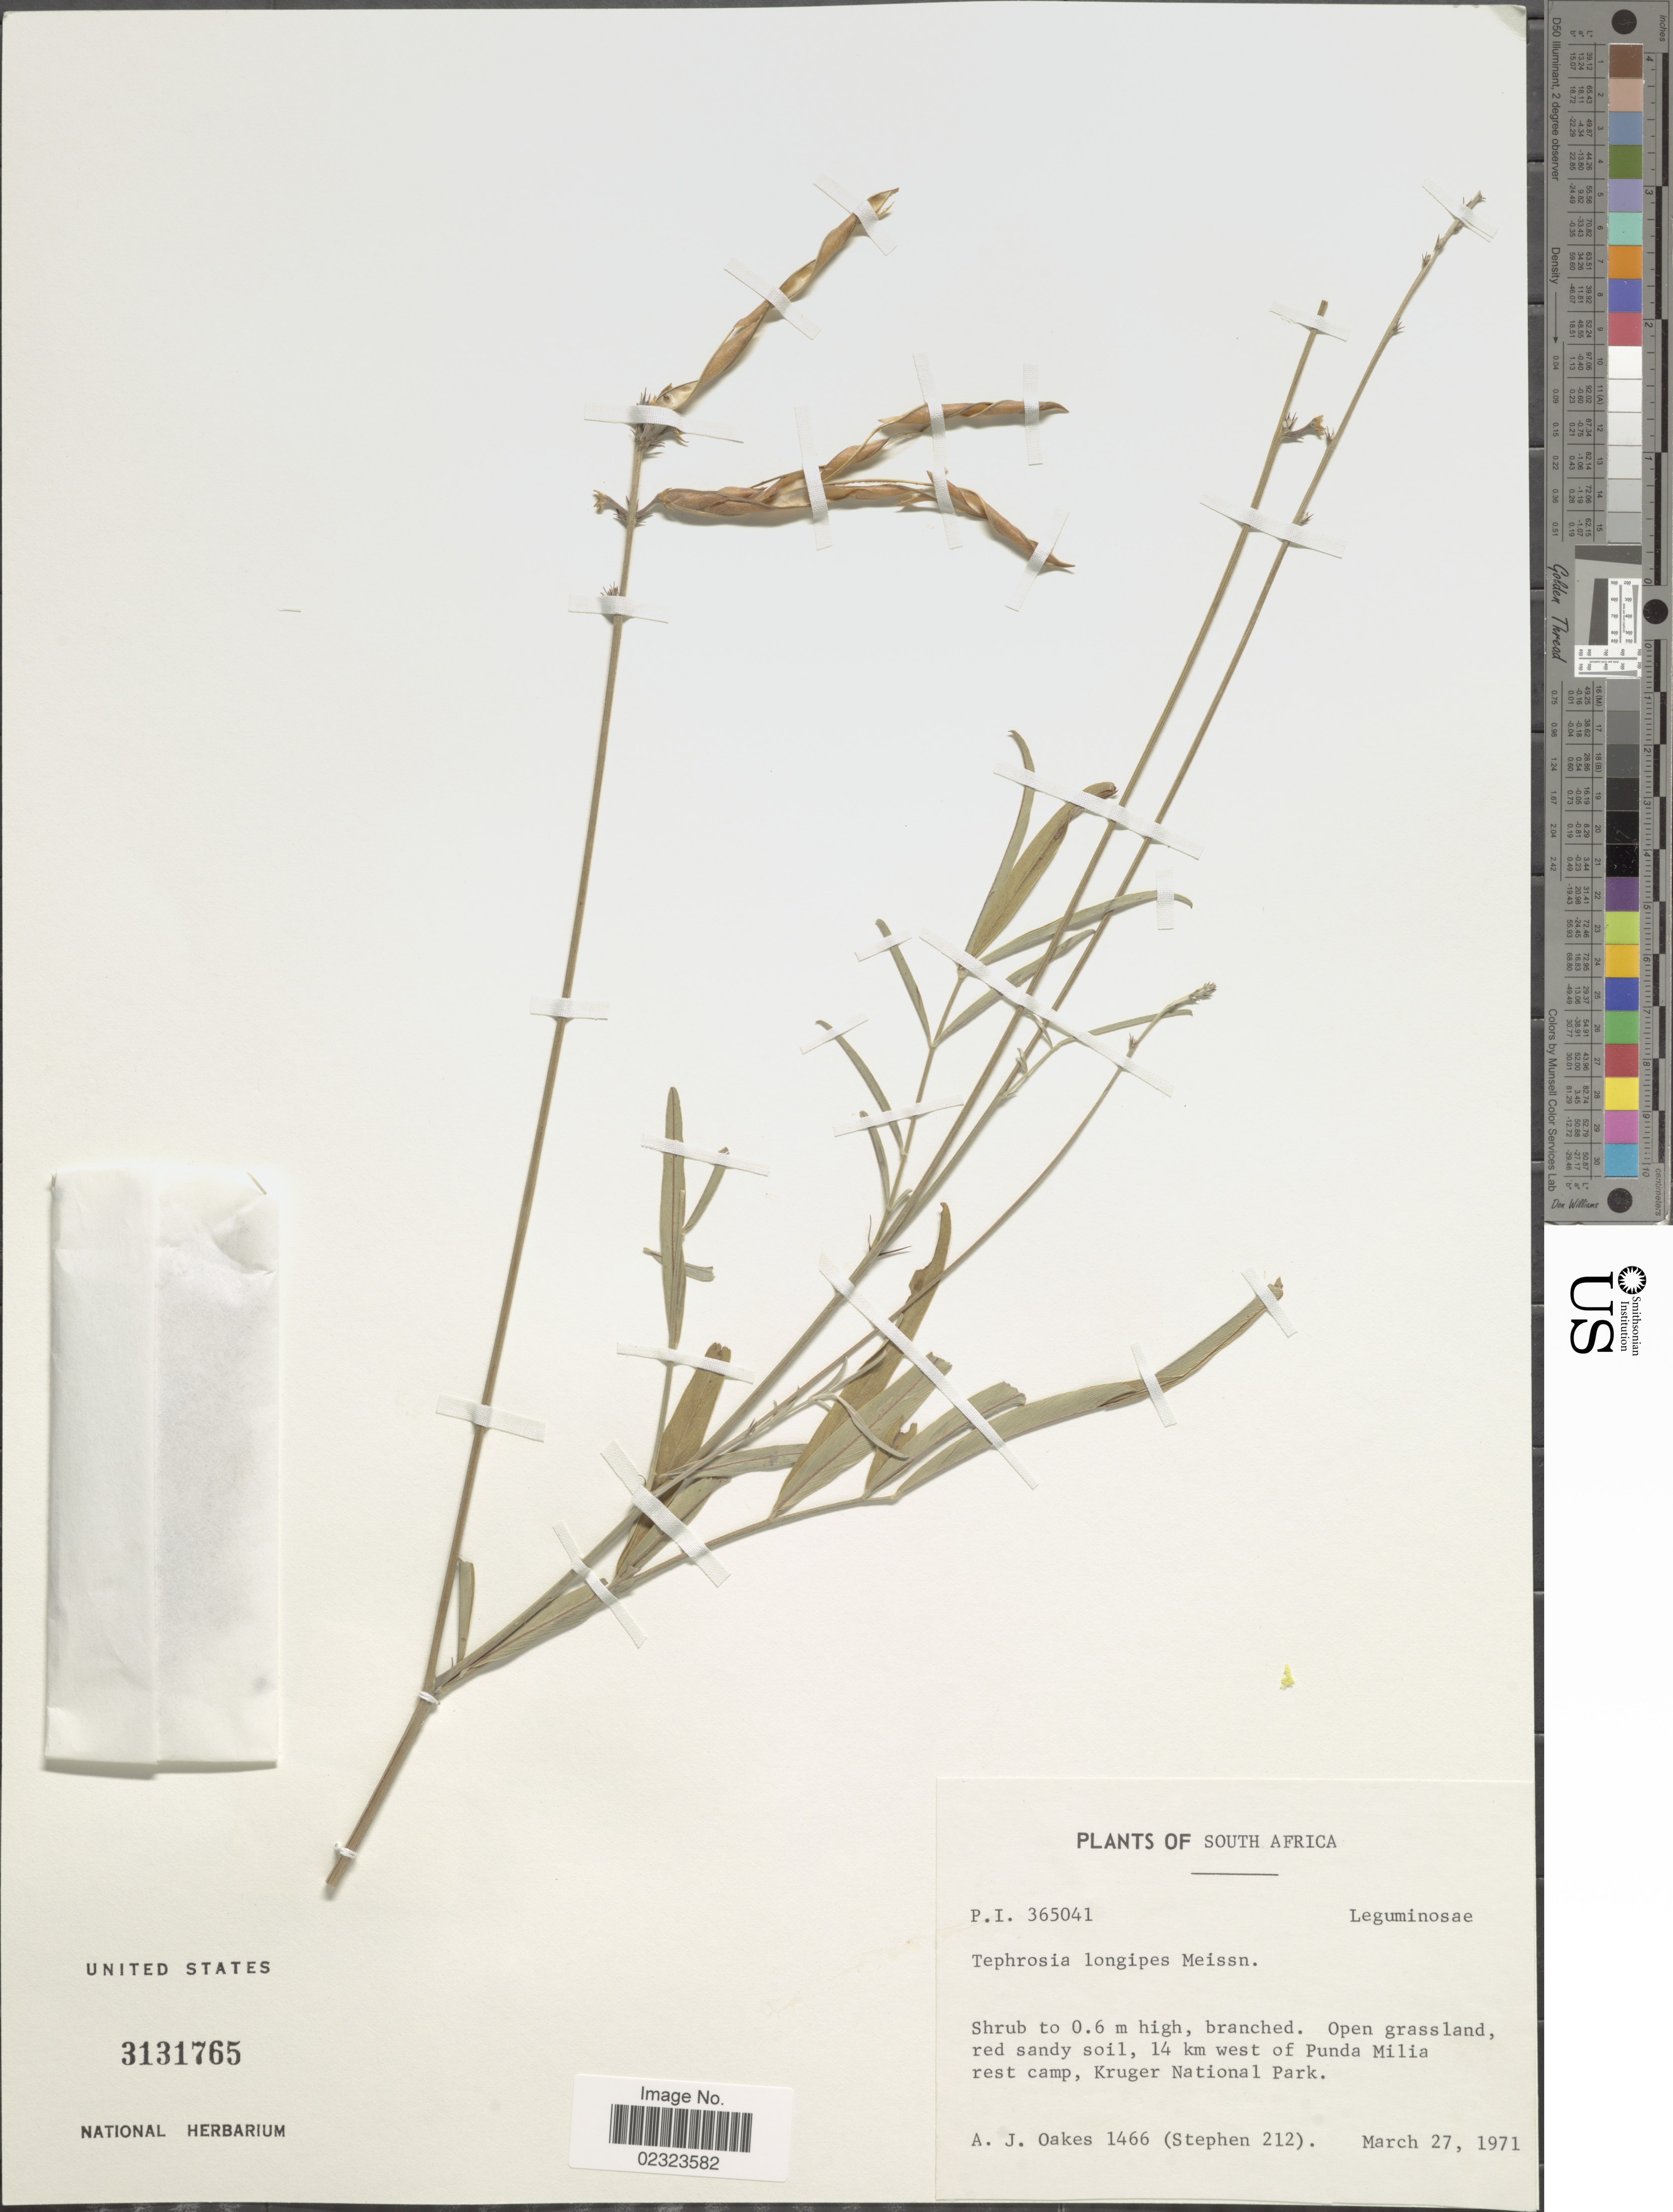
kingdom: Plantae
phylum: Tracheophyta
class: Magnoliopsida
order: Fabales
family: Fabaceae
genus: Tephrosia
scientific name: Tephrosia longipes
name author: Meisn.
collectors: A. Oakes & Stephen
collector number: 1466/212?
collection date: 1971-03-27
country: South Africa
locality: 14 km west of Punda Milia rest camp, Kruger National Park.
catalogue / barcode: US 3131765